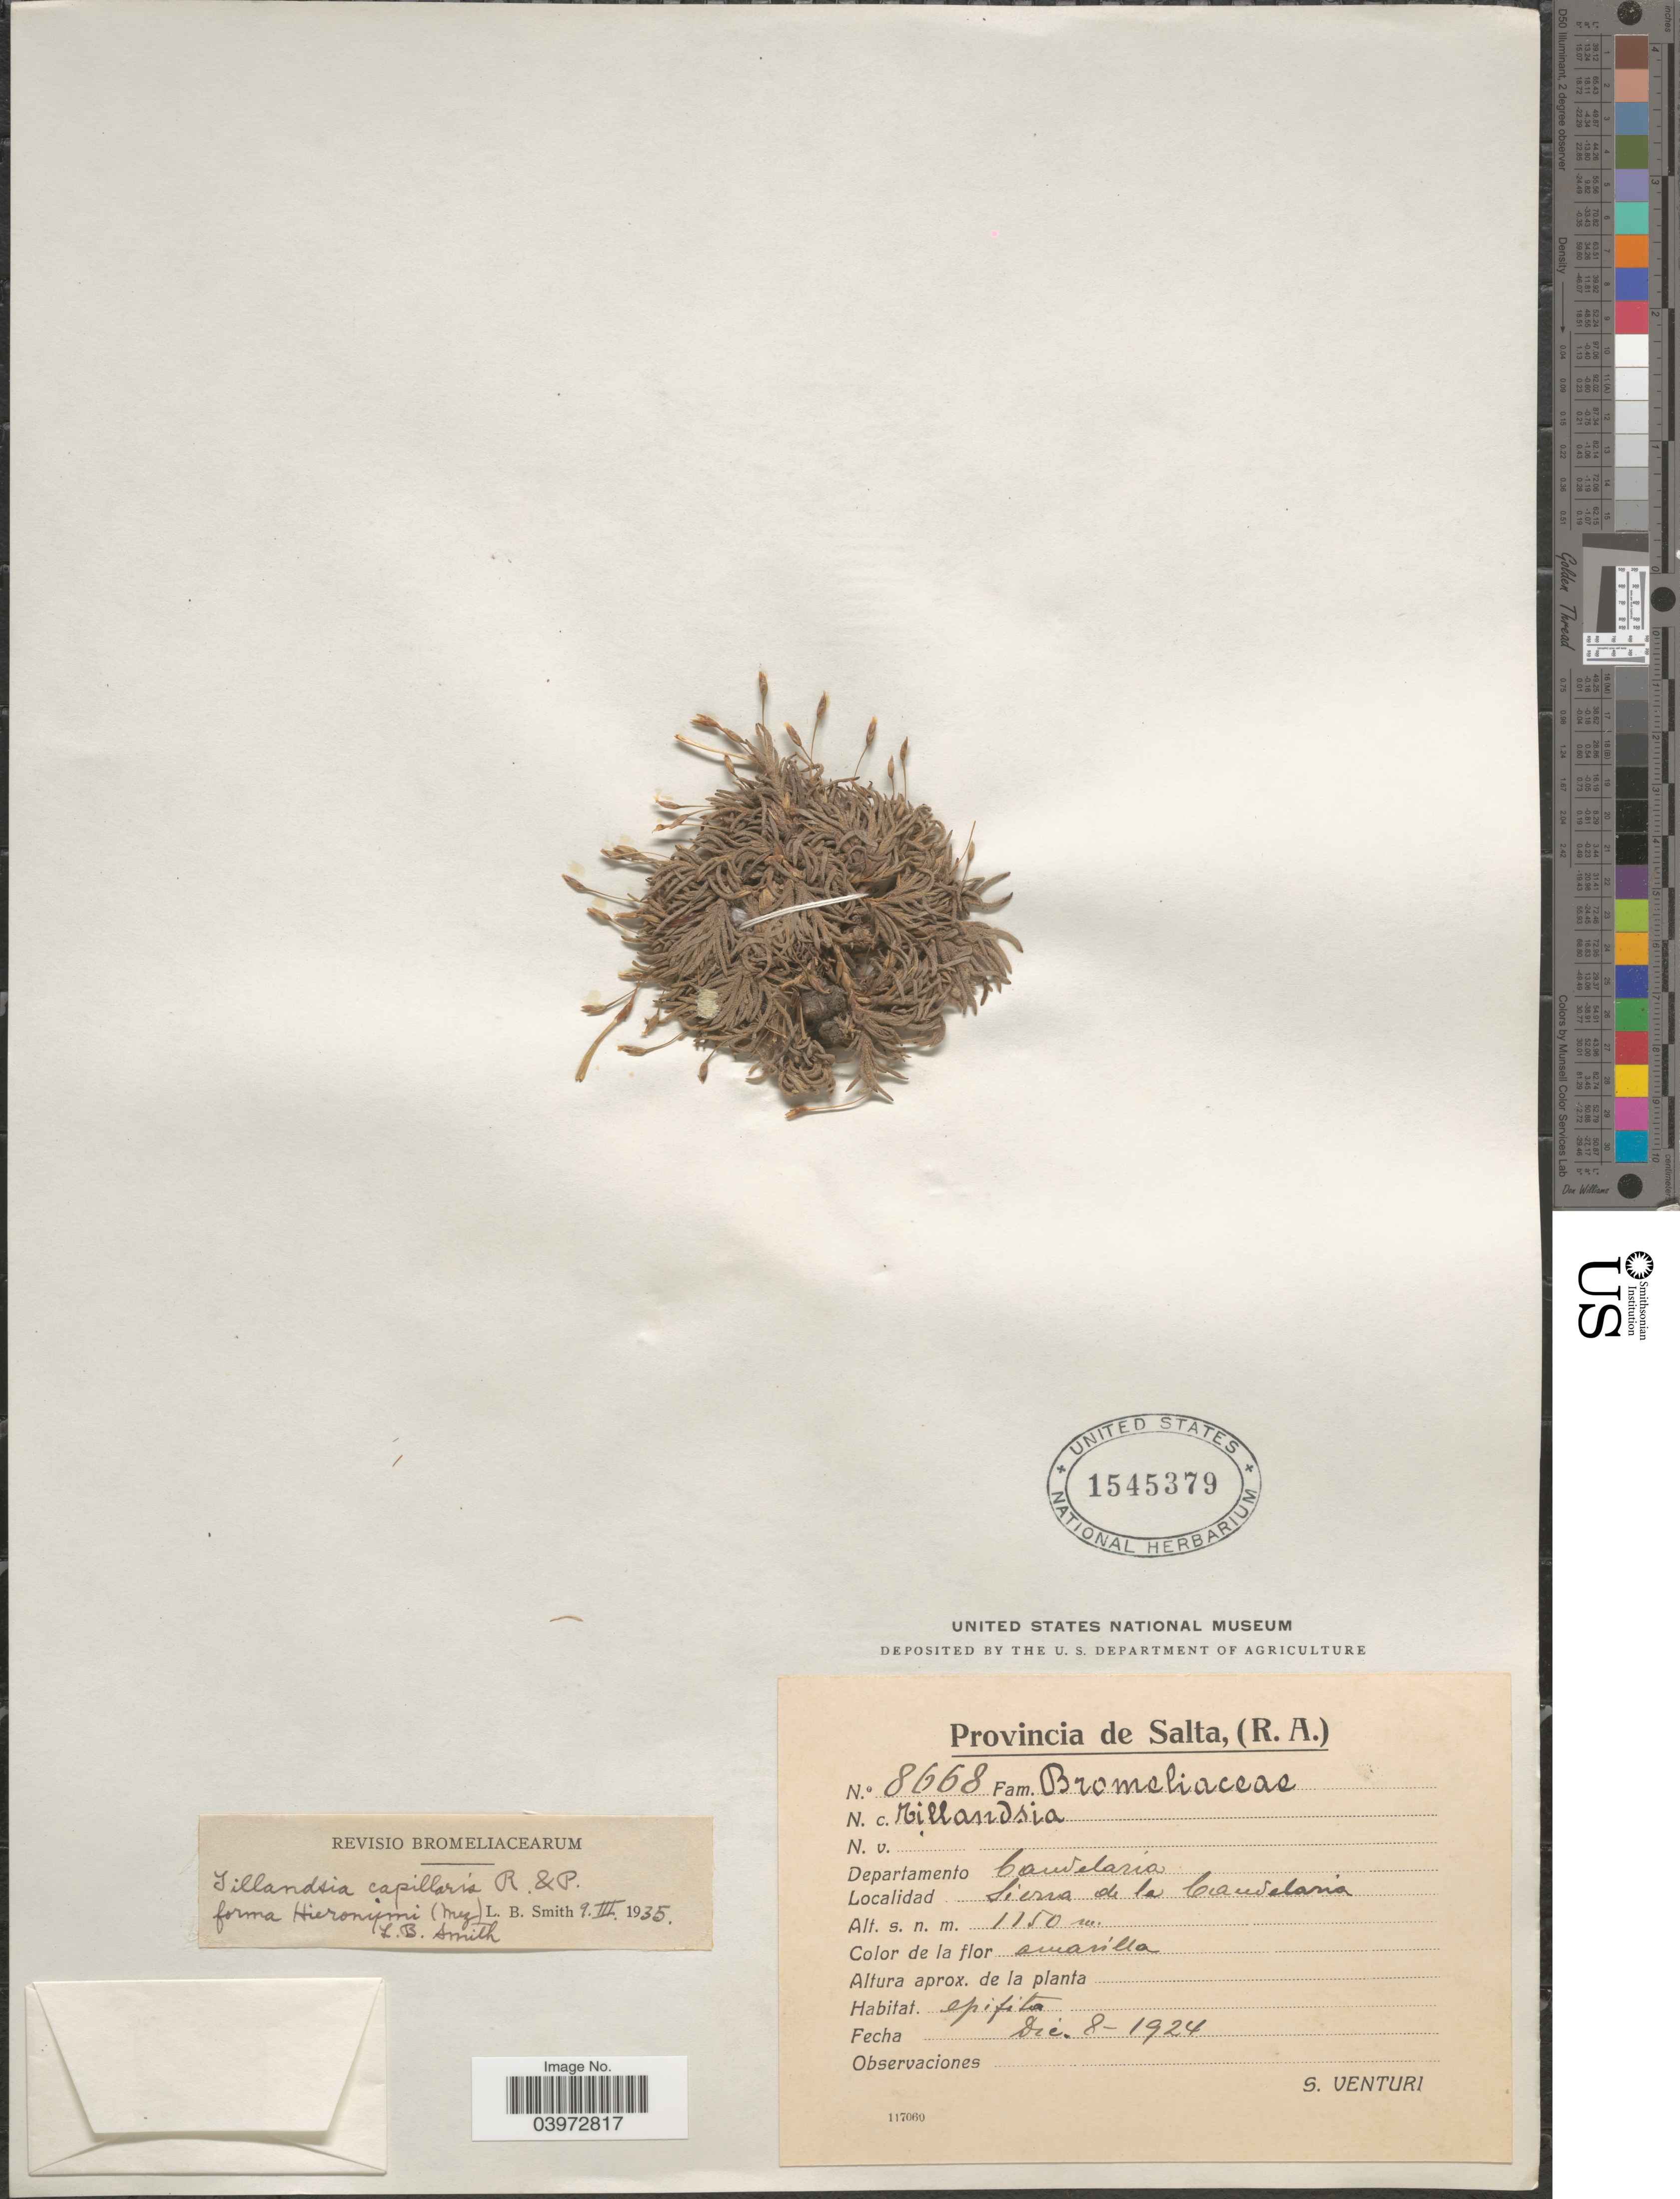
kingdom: Plantae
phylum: Tracheophyta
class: Liliopsida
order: Poales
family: Bromeliaceae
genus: Tillandsia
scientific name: Tillandsia capillaris f. hieronymii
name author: (Mez) L.B. Sm.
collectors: S. Venturi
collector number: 8668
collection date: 1924-12-08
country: Argentina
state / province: Salta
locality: Departamento Candelaria. Sierra de la Candelaria.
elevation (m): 1150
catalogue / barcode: US 1545379